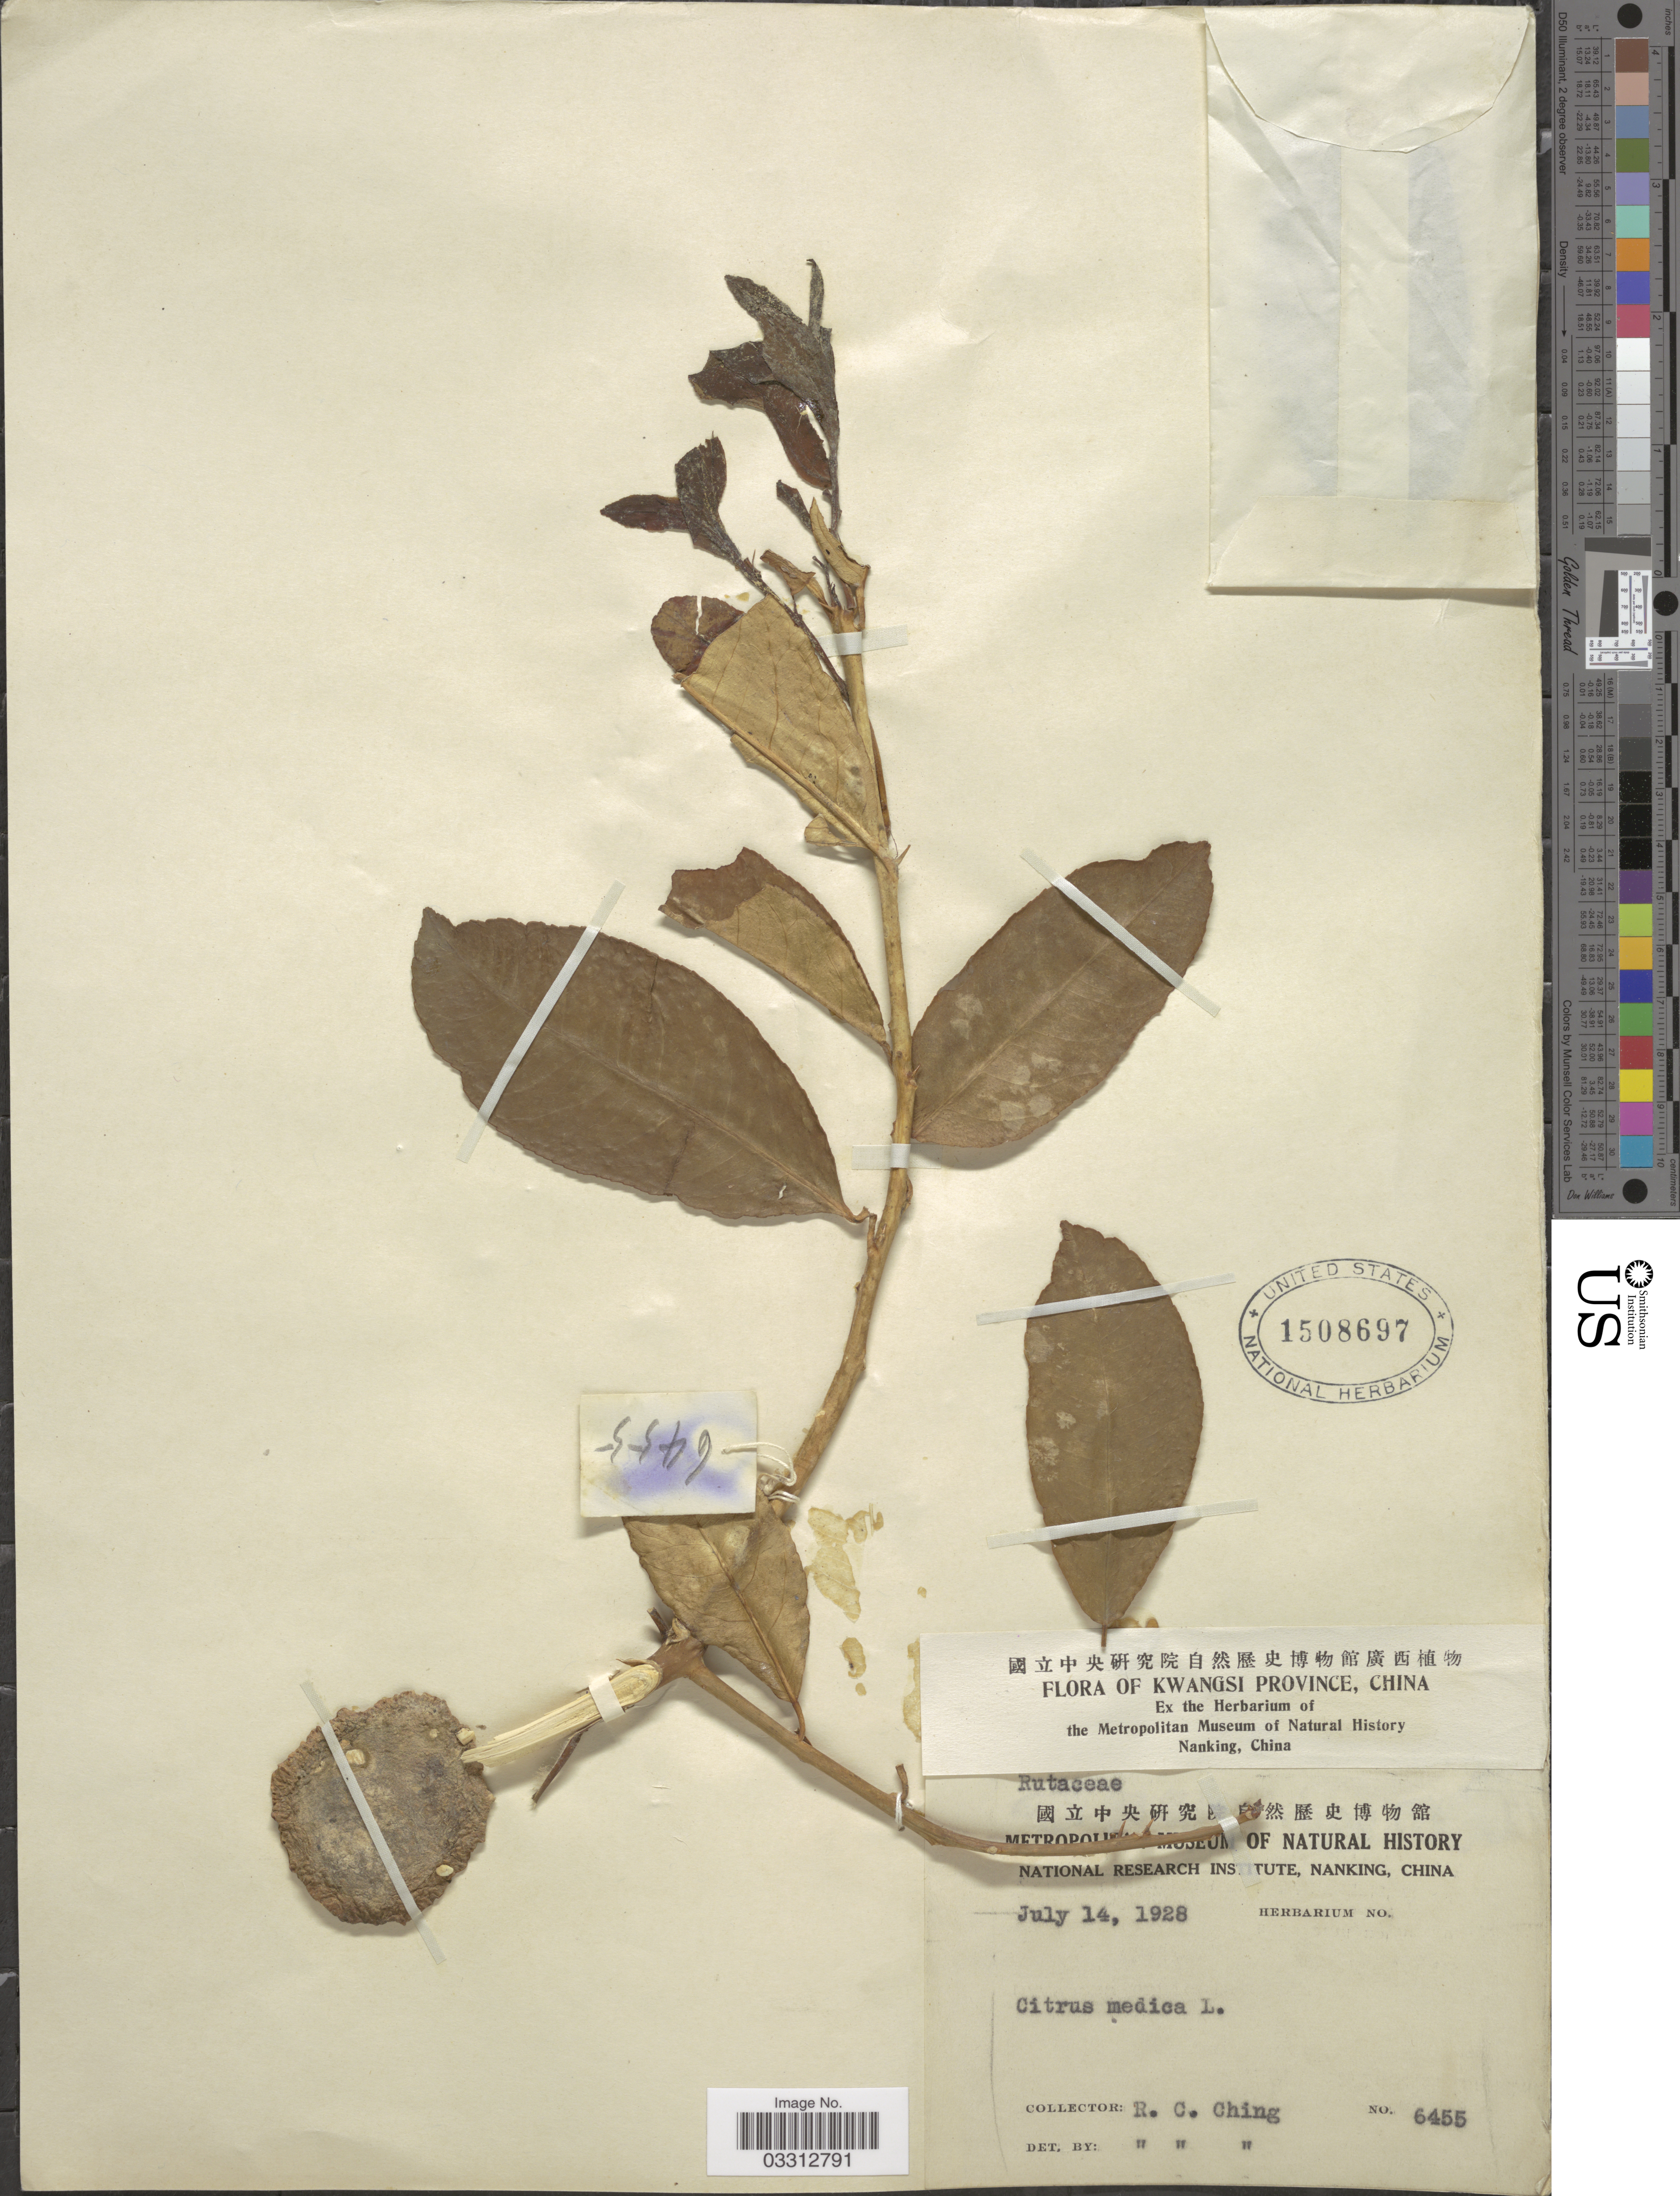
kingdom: Plantae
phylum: Tracheophyta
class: Magnoliopsida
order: Sapindales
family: Rutaceae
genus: Citrus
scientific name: Citrus medica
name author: L.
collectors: R. C. Ching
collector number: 6455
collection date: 1928-07-14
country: China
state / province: Guangxi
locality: Kwangsi Province.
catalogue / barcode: US 1508697